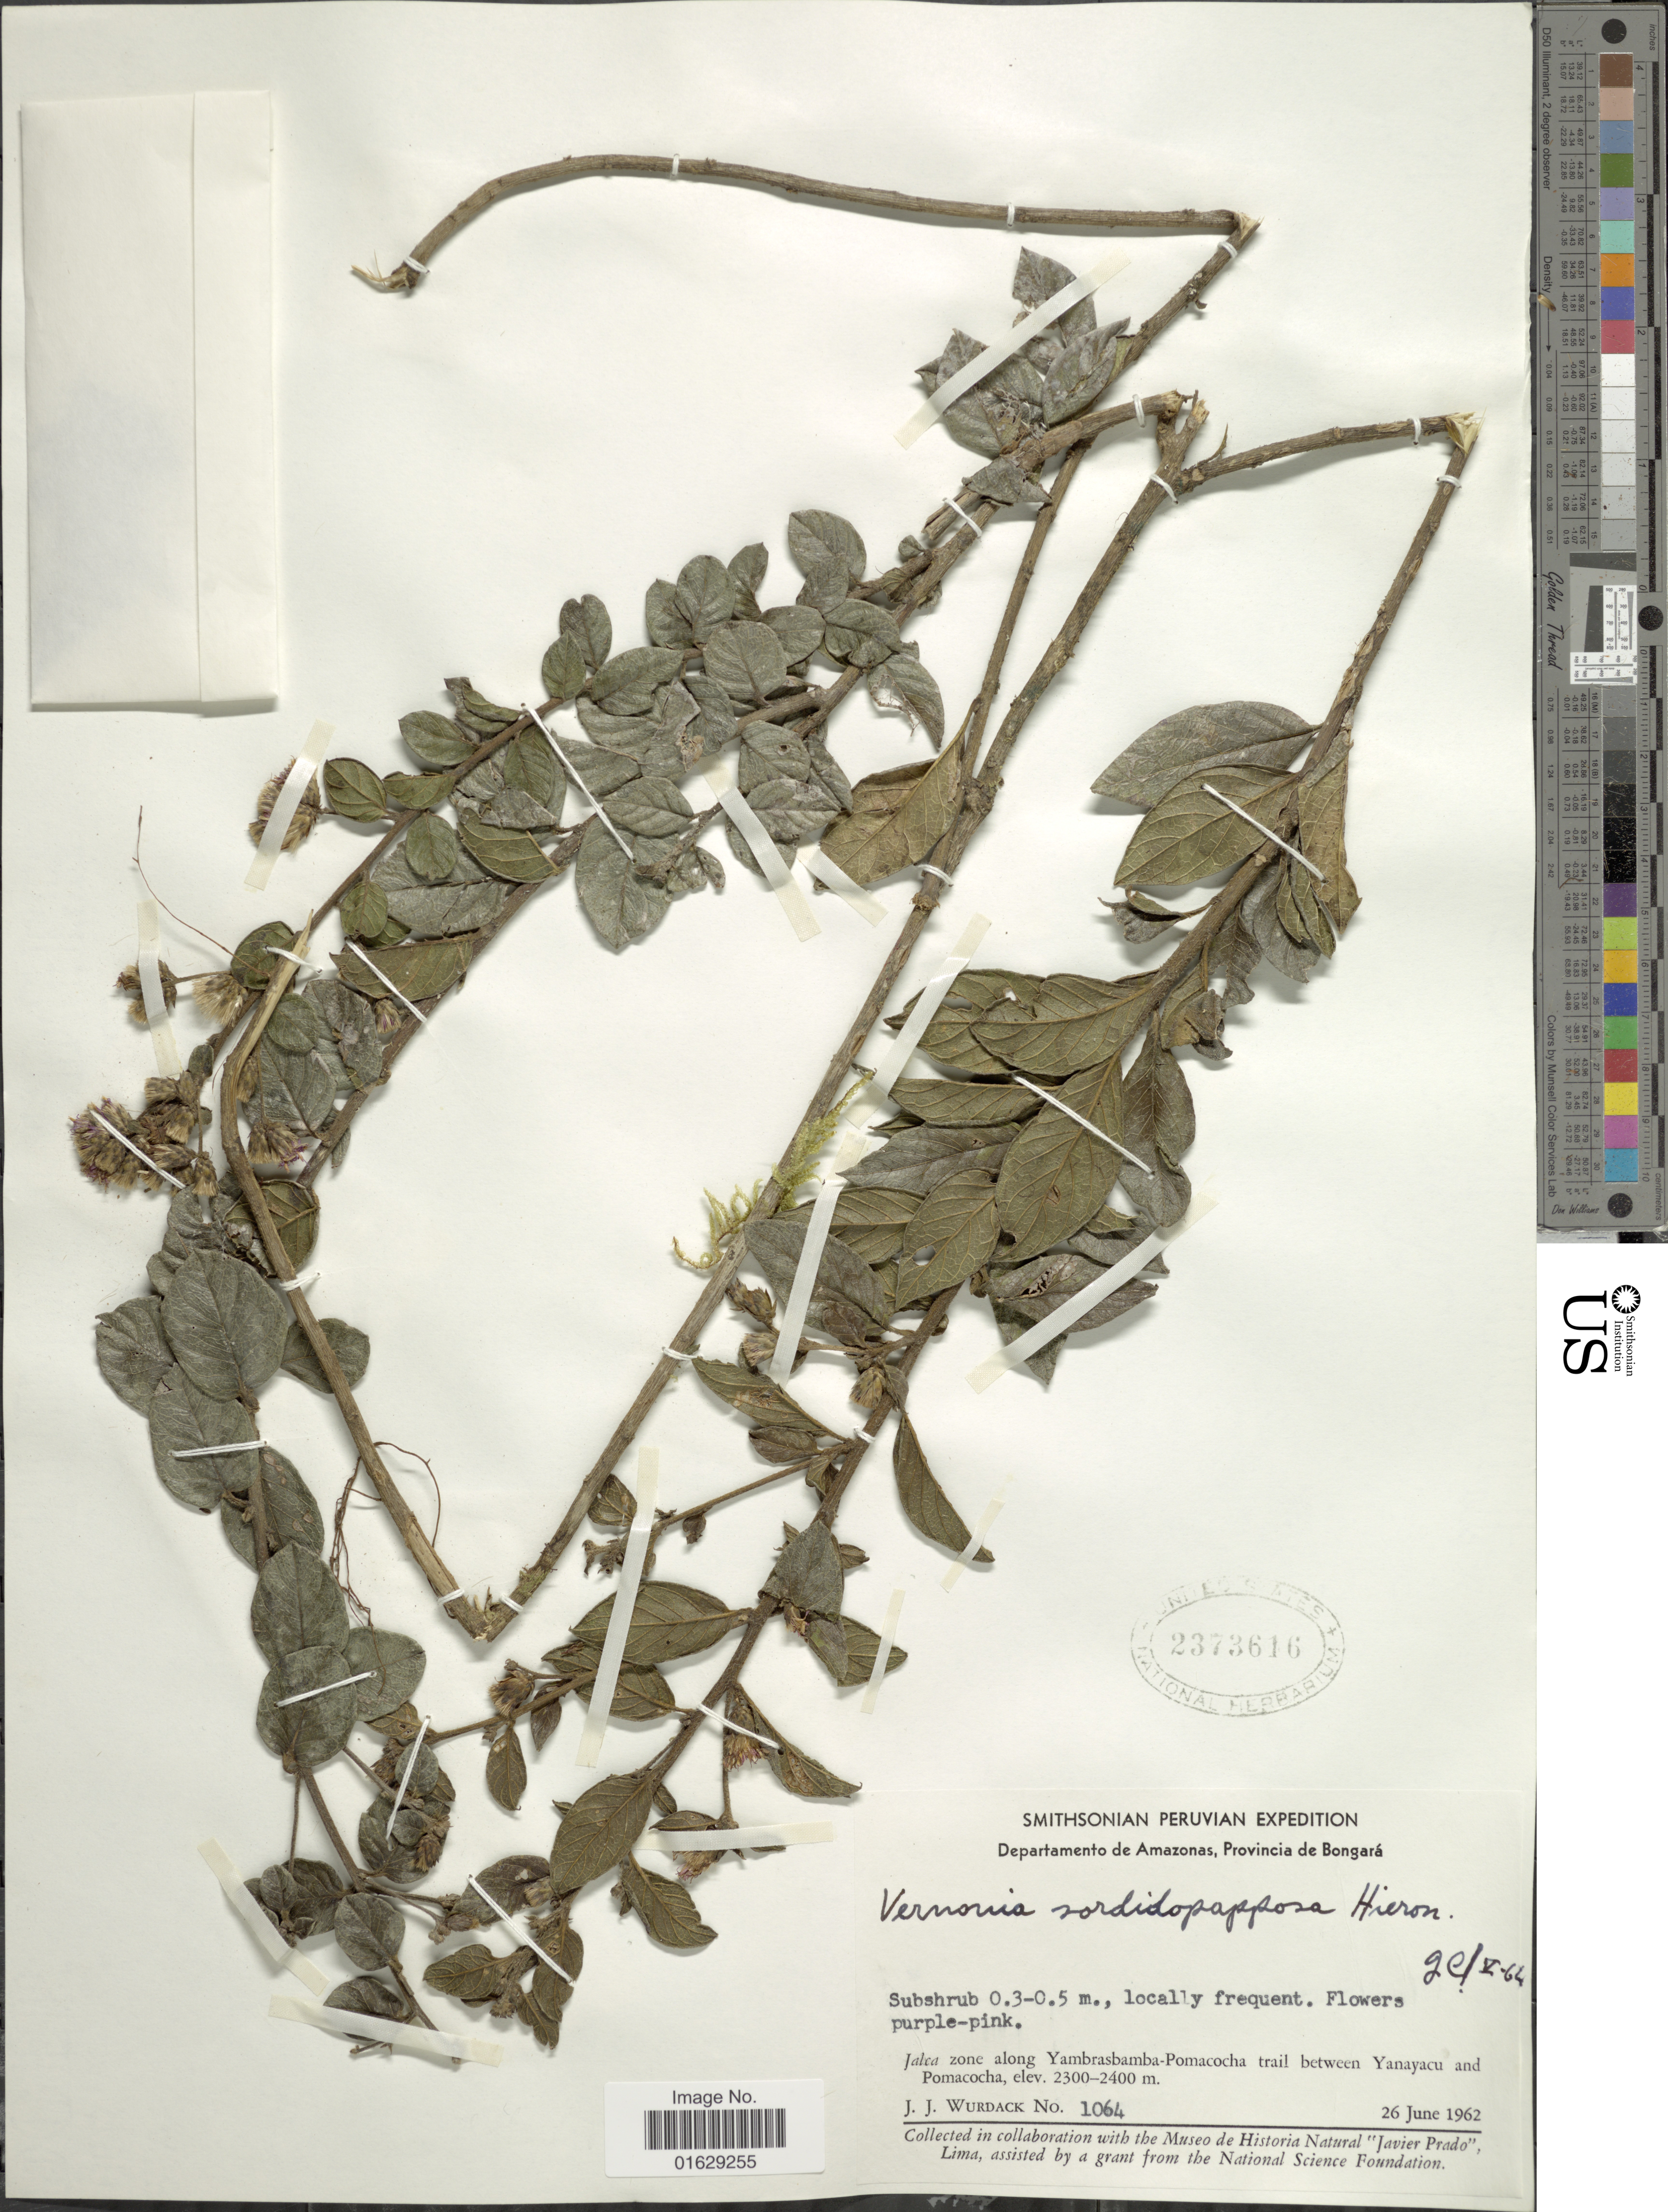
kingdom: Plantae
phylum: Tracheophyta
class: Magnoliopsida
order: Asterales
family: Asteraceae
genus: Lepidaploa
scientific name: Lepidaploa sordidopapposa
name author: (Hieron.) H. Rob.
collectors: J. J. Wurdack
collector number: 1064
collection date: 1962-06-26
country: Peru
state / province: Amazonas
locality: Departamento de Amazonas, Provincia de Bongara, Jalca zone along Yambrasbamba-Pomacocha trail between Yanayacu and Pomacachu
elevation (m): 2300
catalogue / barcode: US 2373616